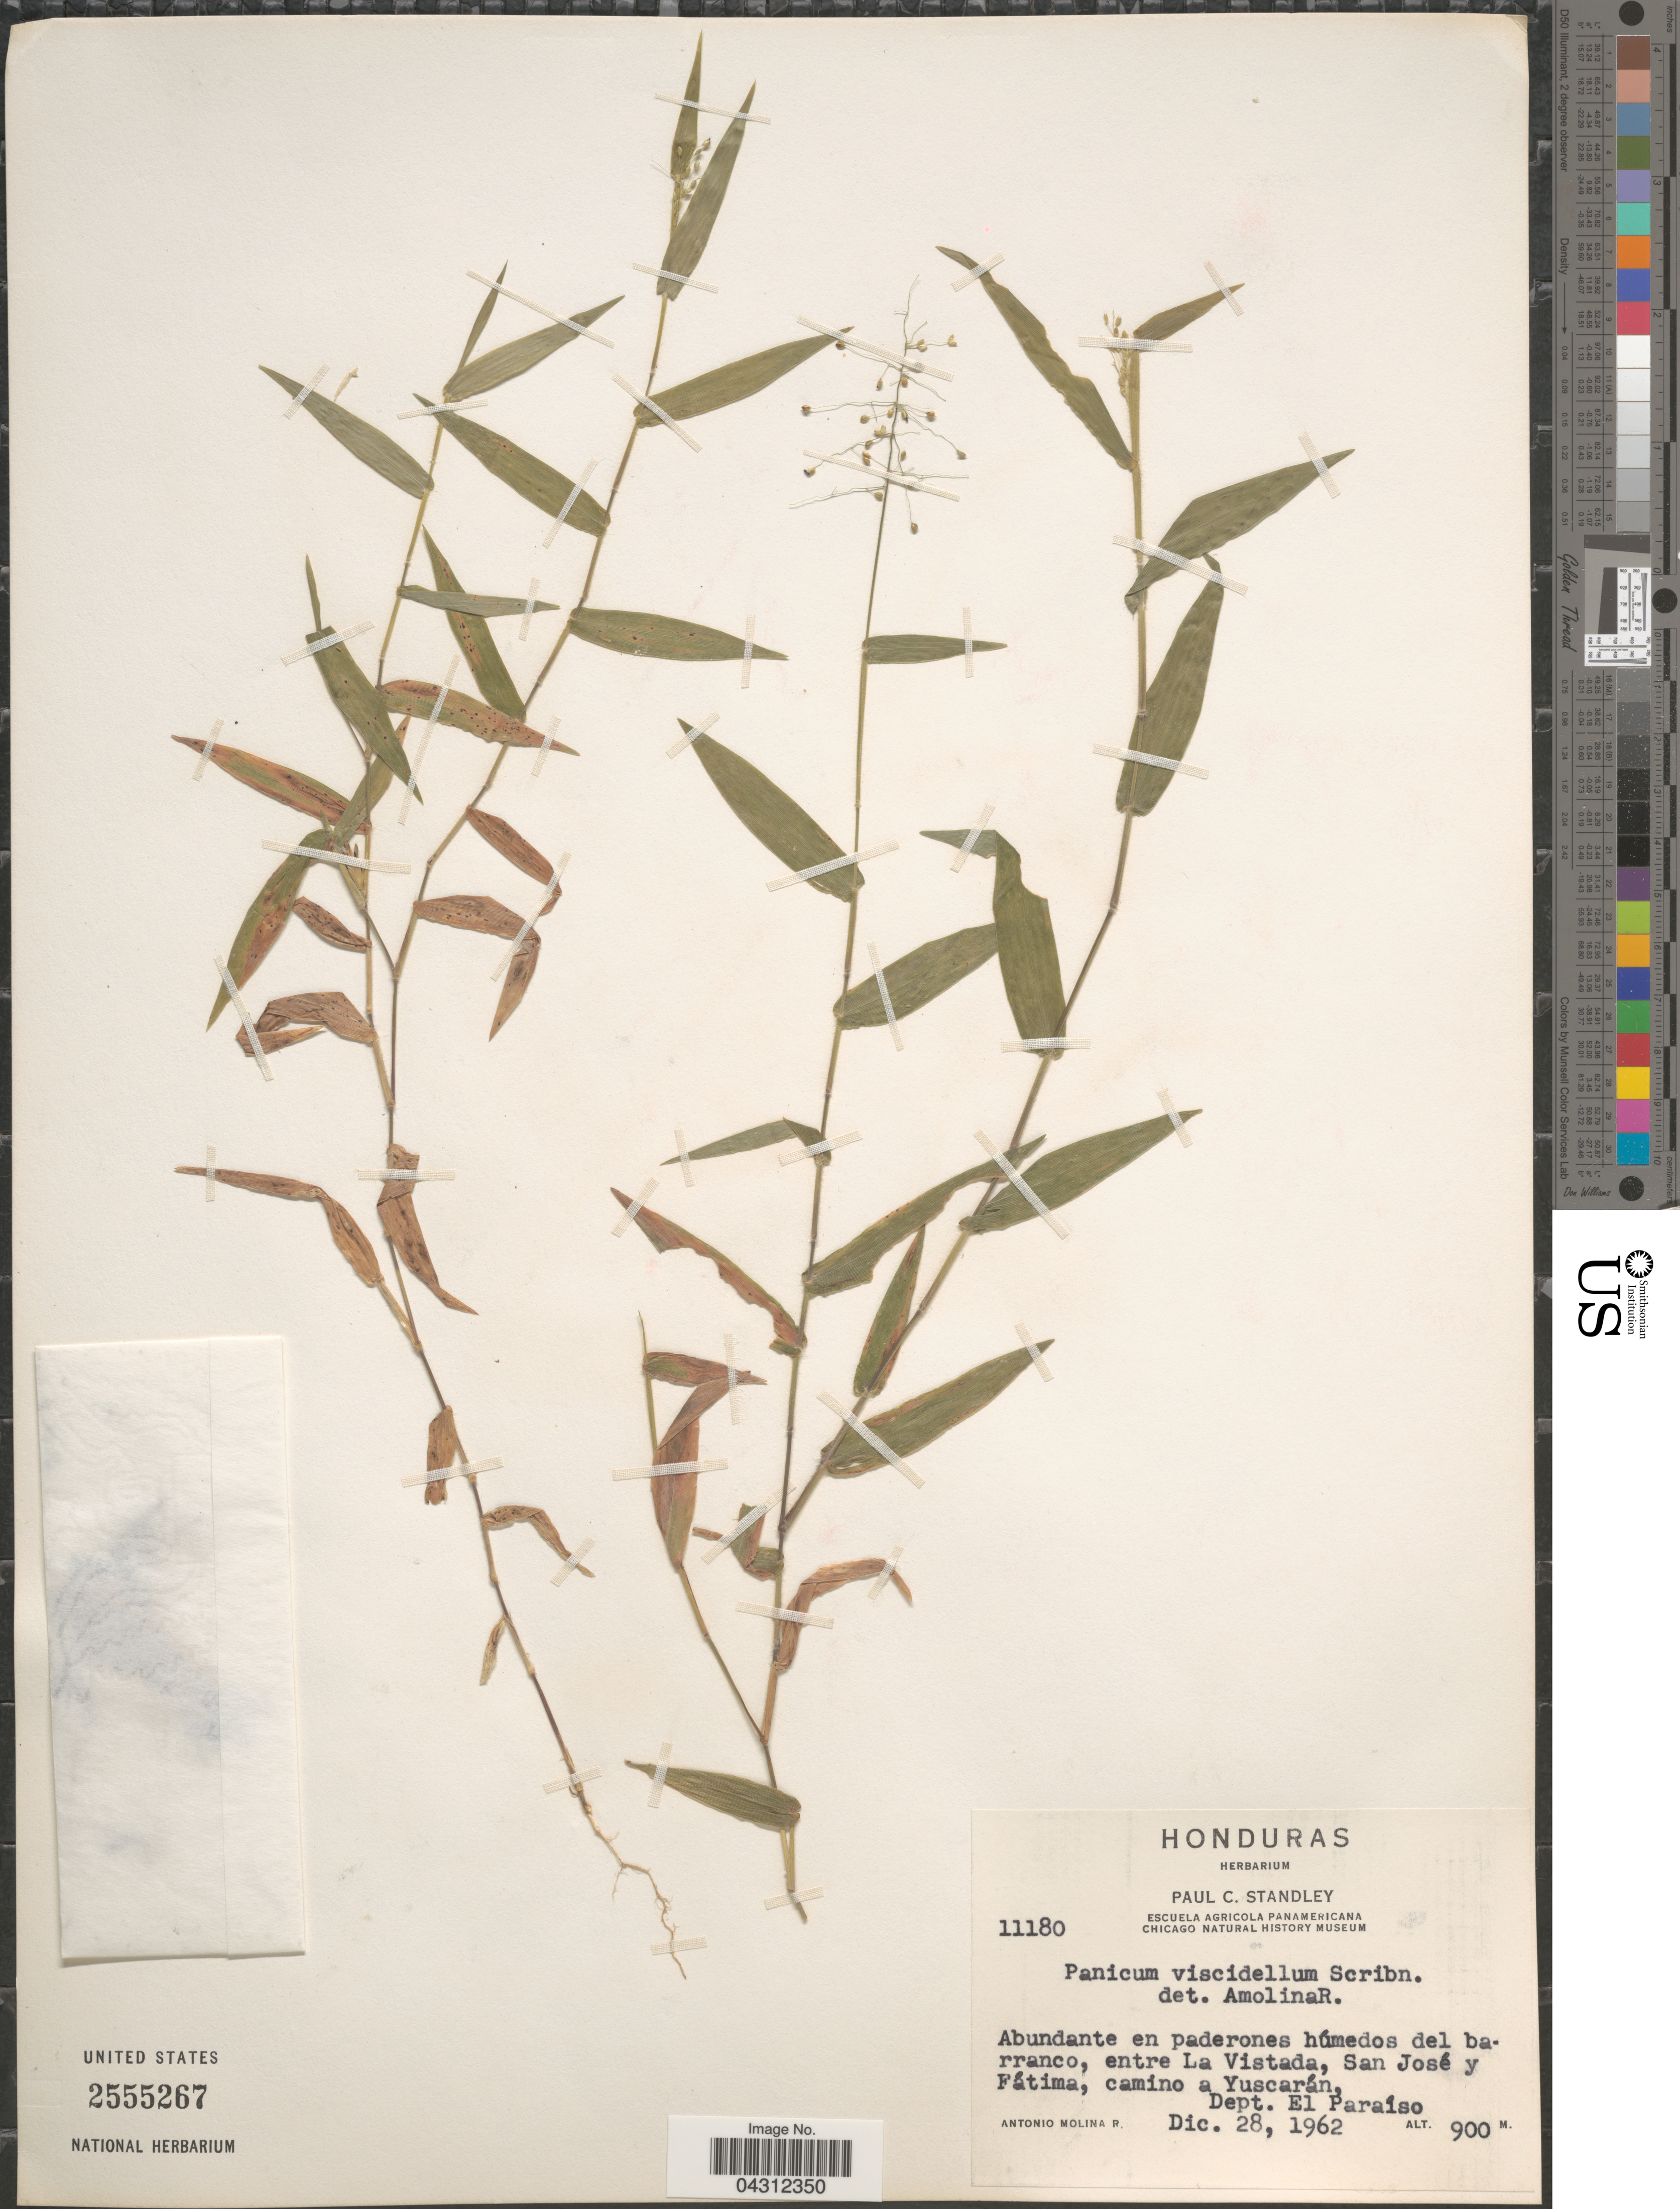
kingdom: Plantae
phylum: Tracheophyta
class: Liliopsida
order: Poales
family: Poaceae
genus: Dichanthelium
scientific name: Dichanthelium viscidellum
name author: (Scribn.) Gould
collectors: A. Molina R.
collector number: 11180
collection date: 1962-12-28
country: Honduras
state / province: El Paraiso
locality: Entre La Vistada, San José y Fátima, camino a Yuscarán, Dept. El Paraíso.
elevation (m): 900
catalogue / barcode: US 2555267